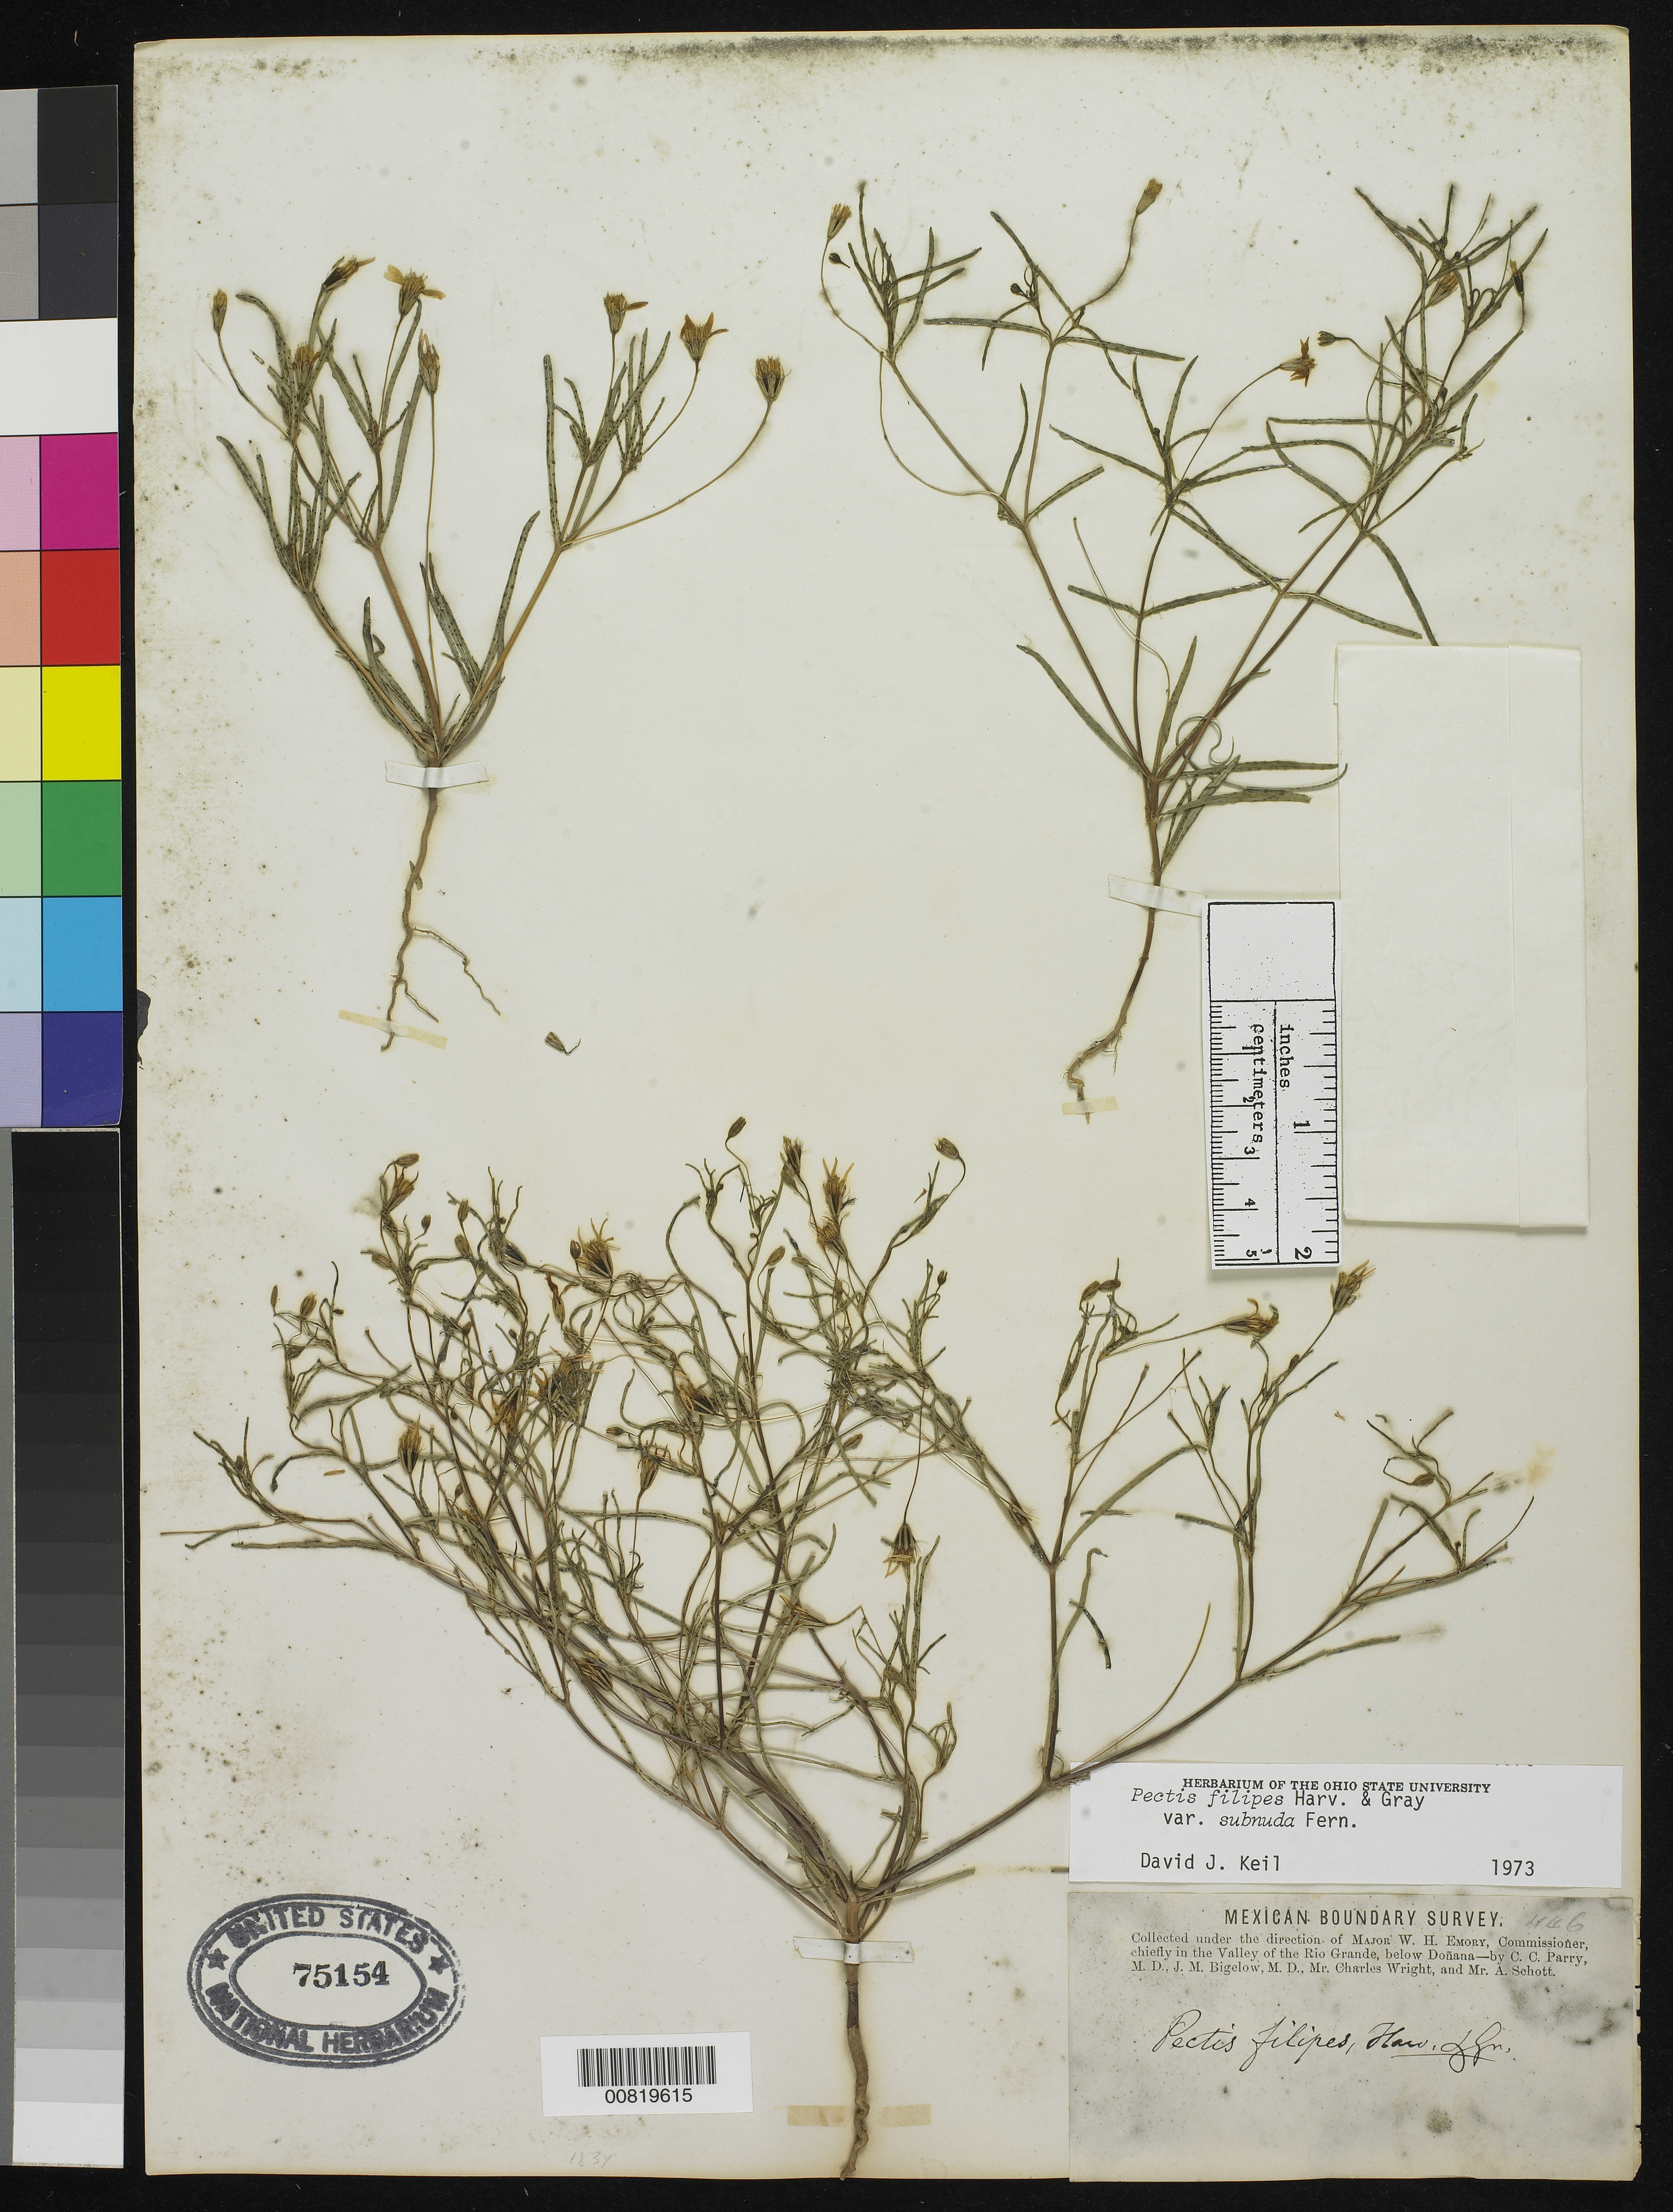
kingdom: Plantae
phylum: Tracheophyta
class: Magnoliopsida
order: Asterales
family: Asteraceae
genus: Pectis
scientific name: Pectis filipes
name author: Harv. & A. Gray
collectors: C. C. Parry, J. M. Bigelow, C. Wright & A. C. V. Schott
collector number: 446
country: United States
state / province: New Mexico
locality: Valley of the Rio Grande, below Doñana, New Mexico.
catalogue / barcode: US 75154